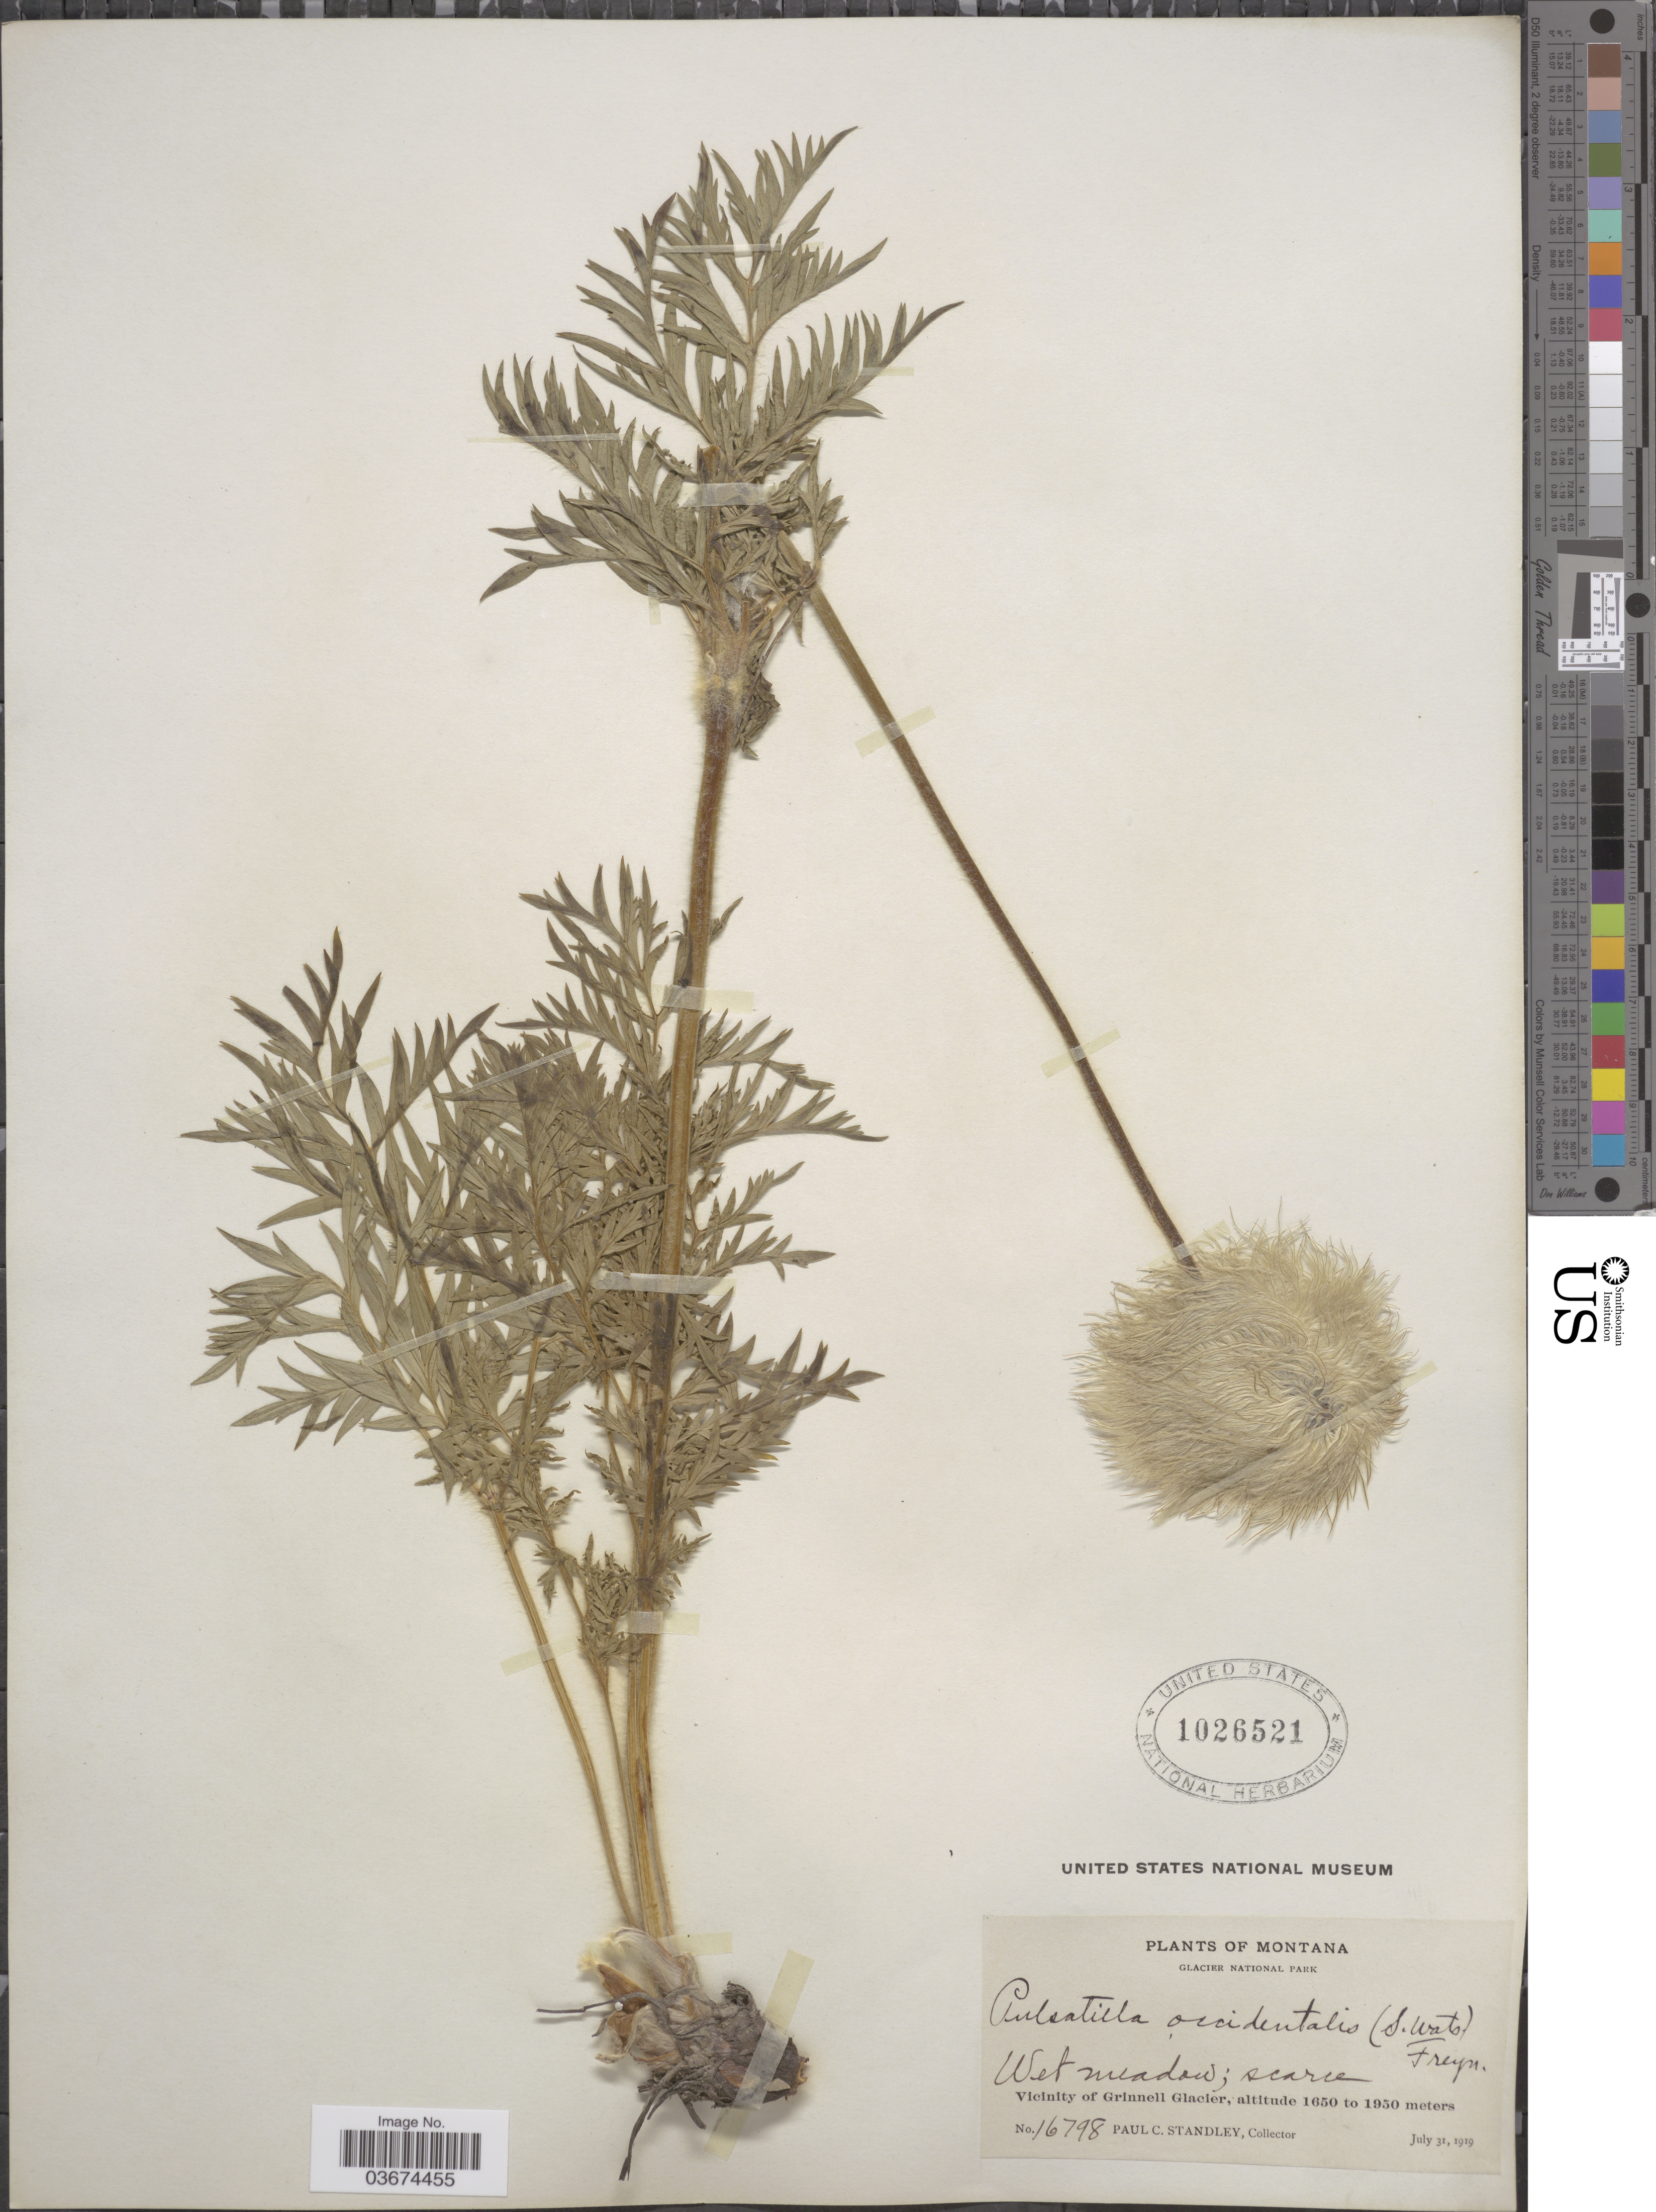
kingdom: Plantae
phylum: Tracheophyta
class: Magnoliopsida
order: Ranunculales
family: Ranunculaceae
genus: Pulsatilla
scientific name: Pulsatilla occidentalis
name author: (S. Watson) Freyn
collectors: P. C. Standley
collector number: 16798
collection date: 1919-07-31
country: United States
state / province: Montana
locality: Glacier National Park. Vicinity of Grinnell Glacier.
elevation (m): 1650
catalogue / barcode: US 1026521